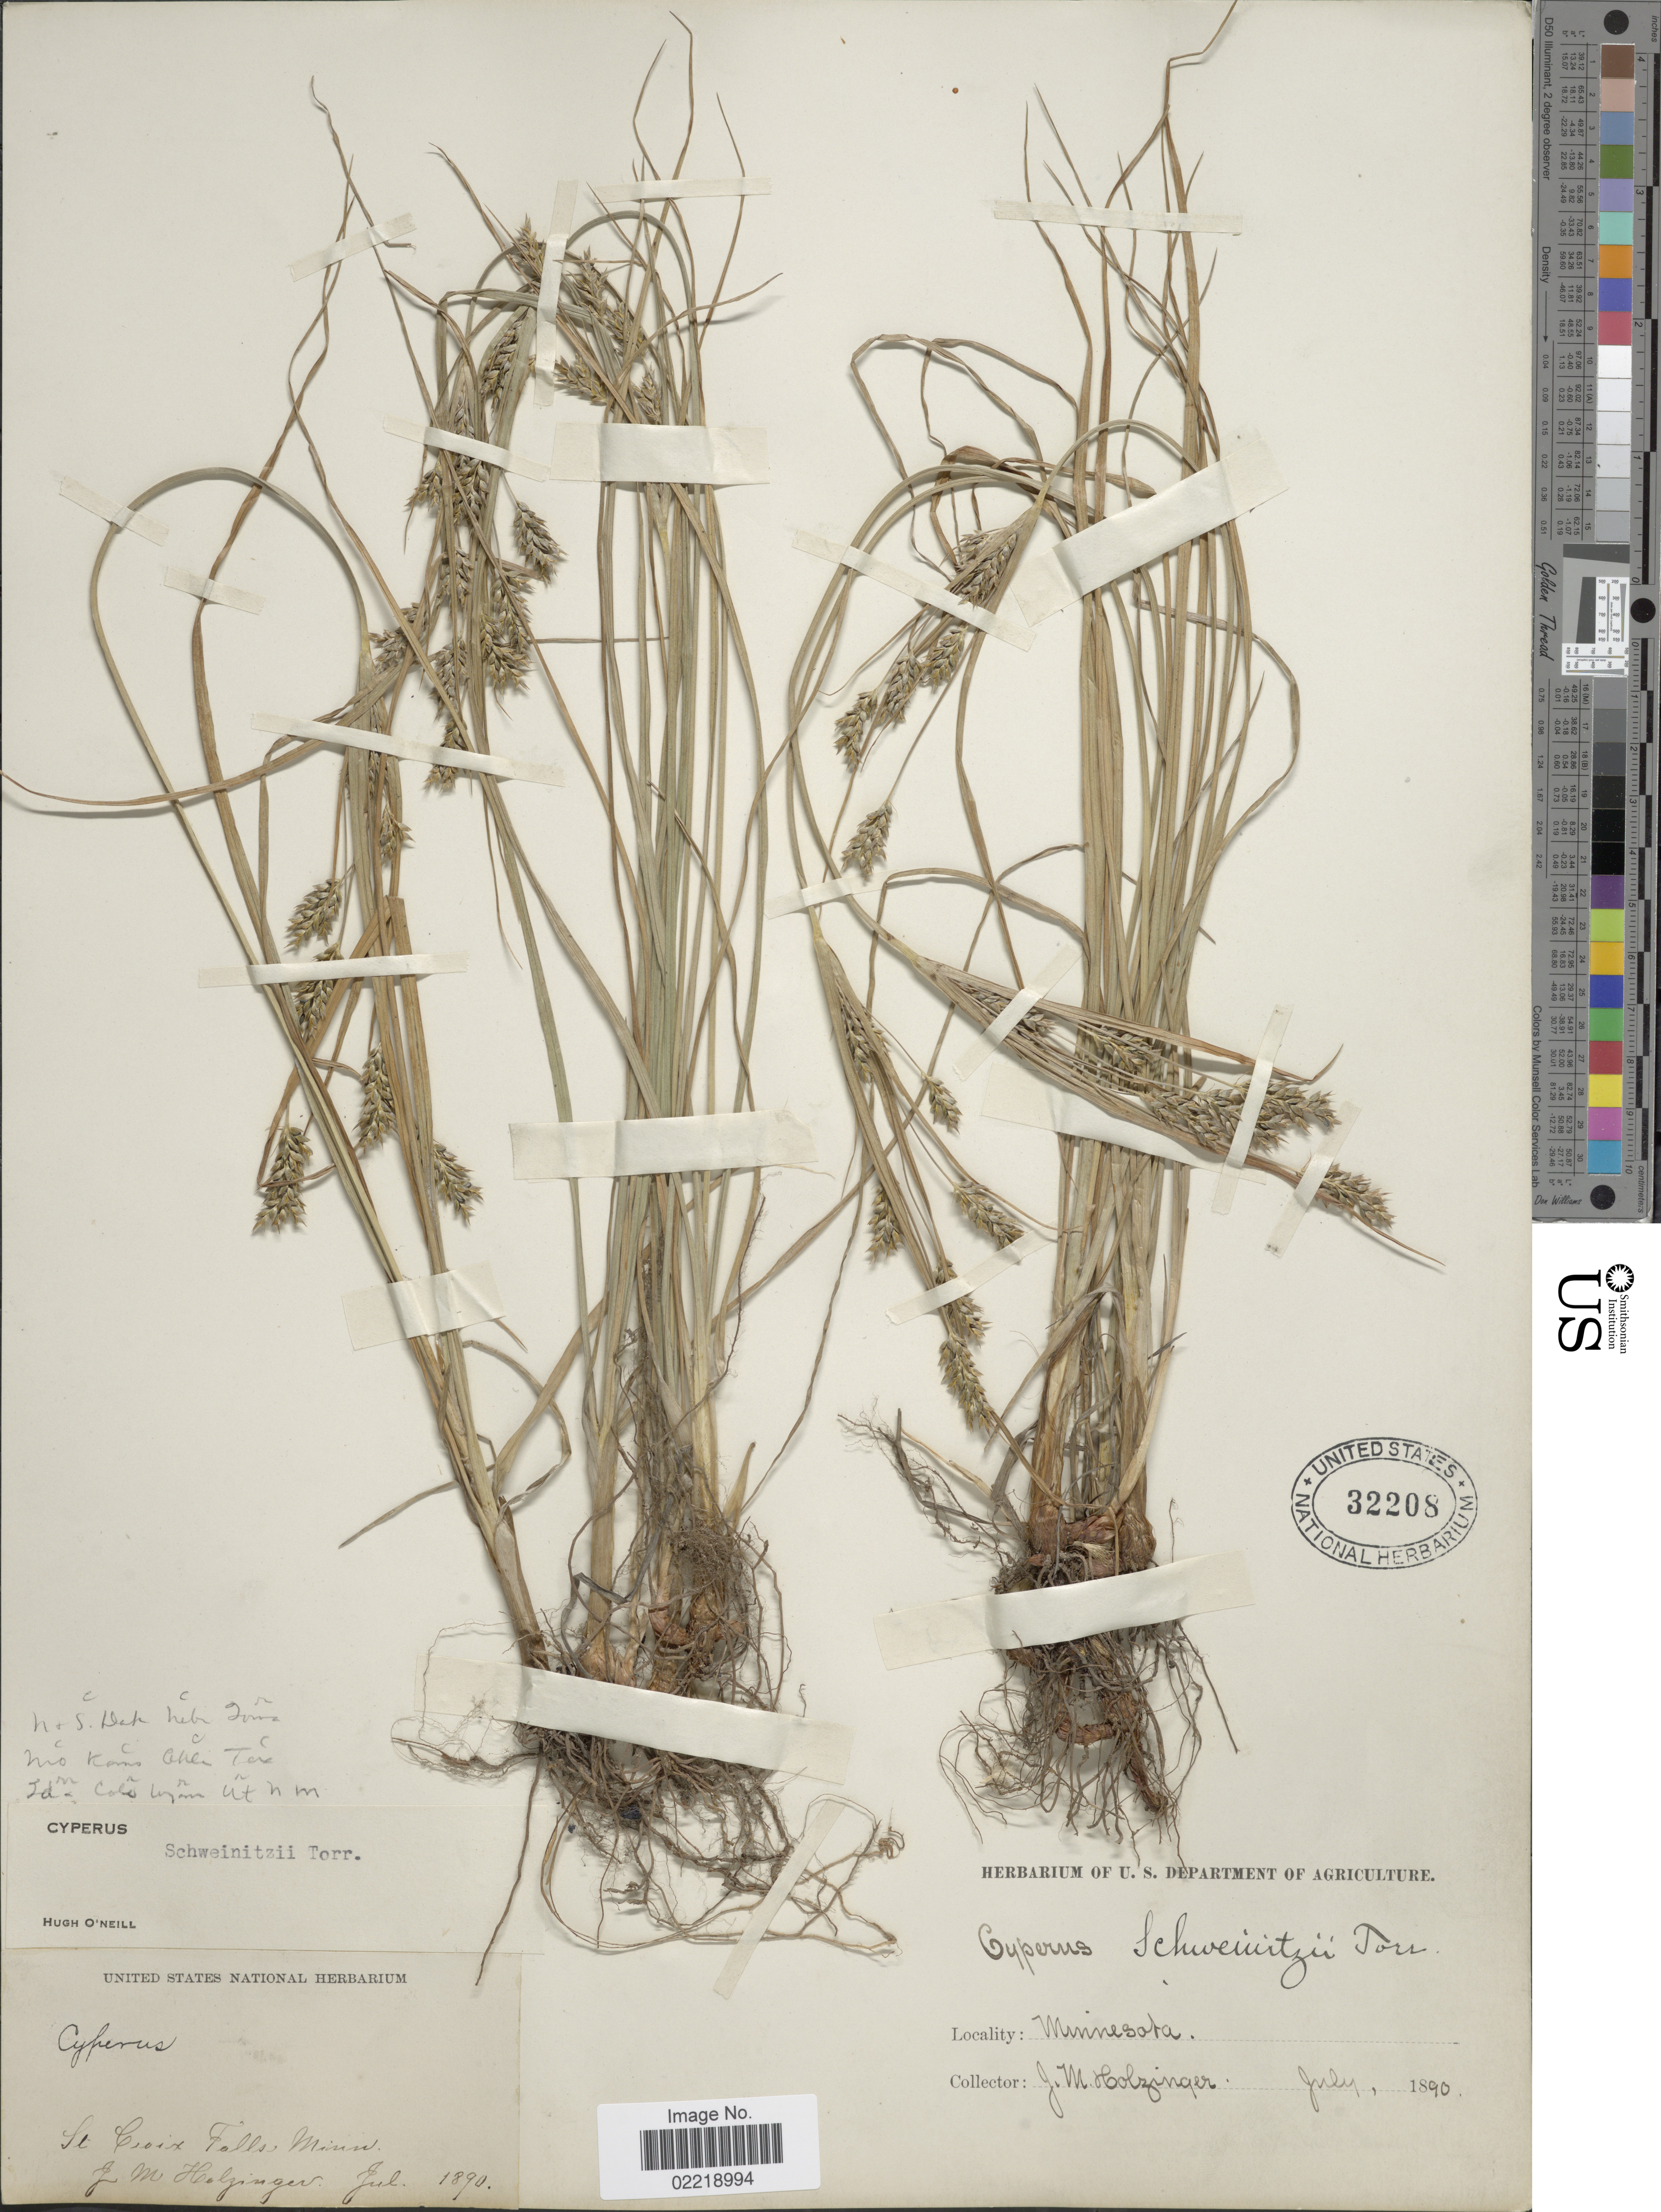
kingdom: Plantae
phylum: Tracheophyta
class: Liliopsida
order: Poales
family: Cyperaceae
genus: Cyperus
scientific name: Cyperus schweinitzii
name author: Torr.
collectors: J. M. Holzinger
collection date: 1890-07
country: United States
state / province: Minnesota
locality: St Croix Falls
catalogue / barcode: US 32208